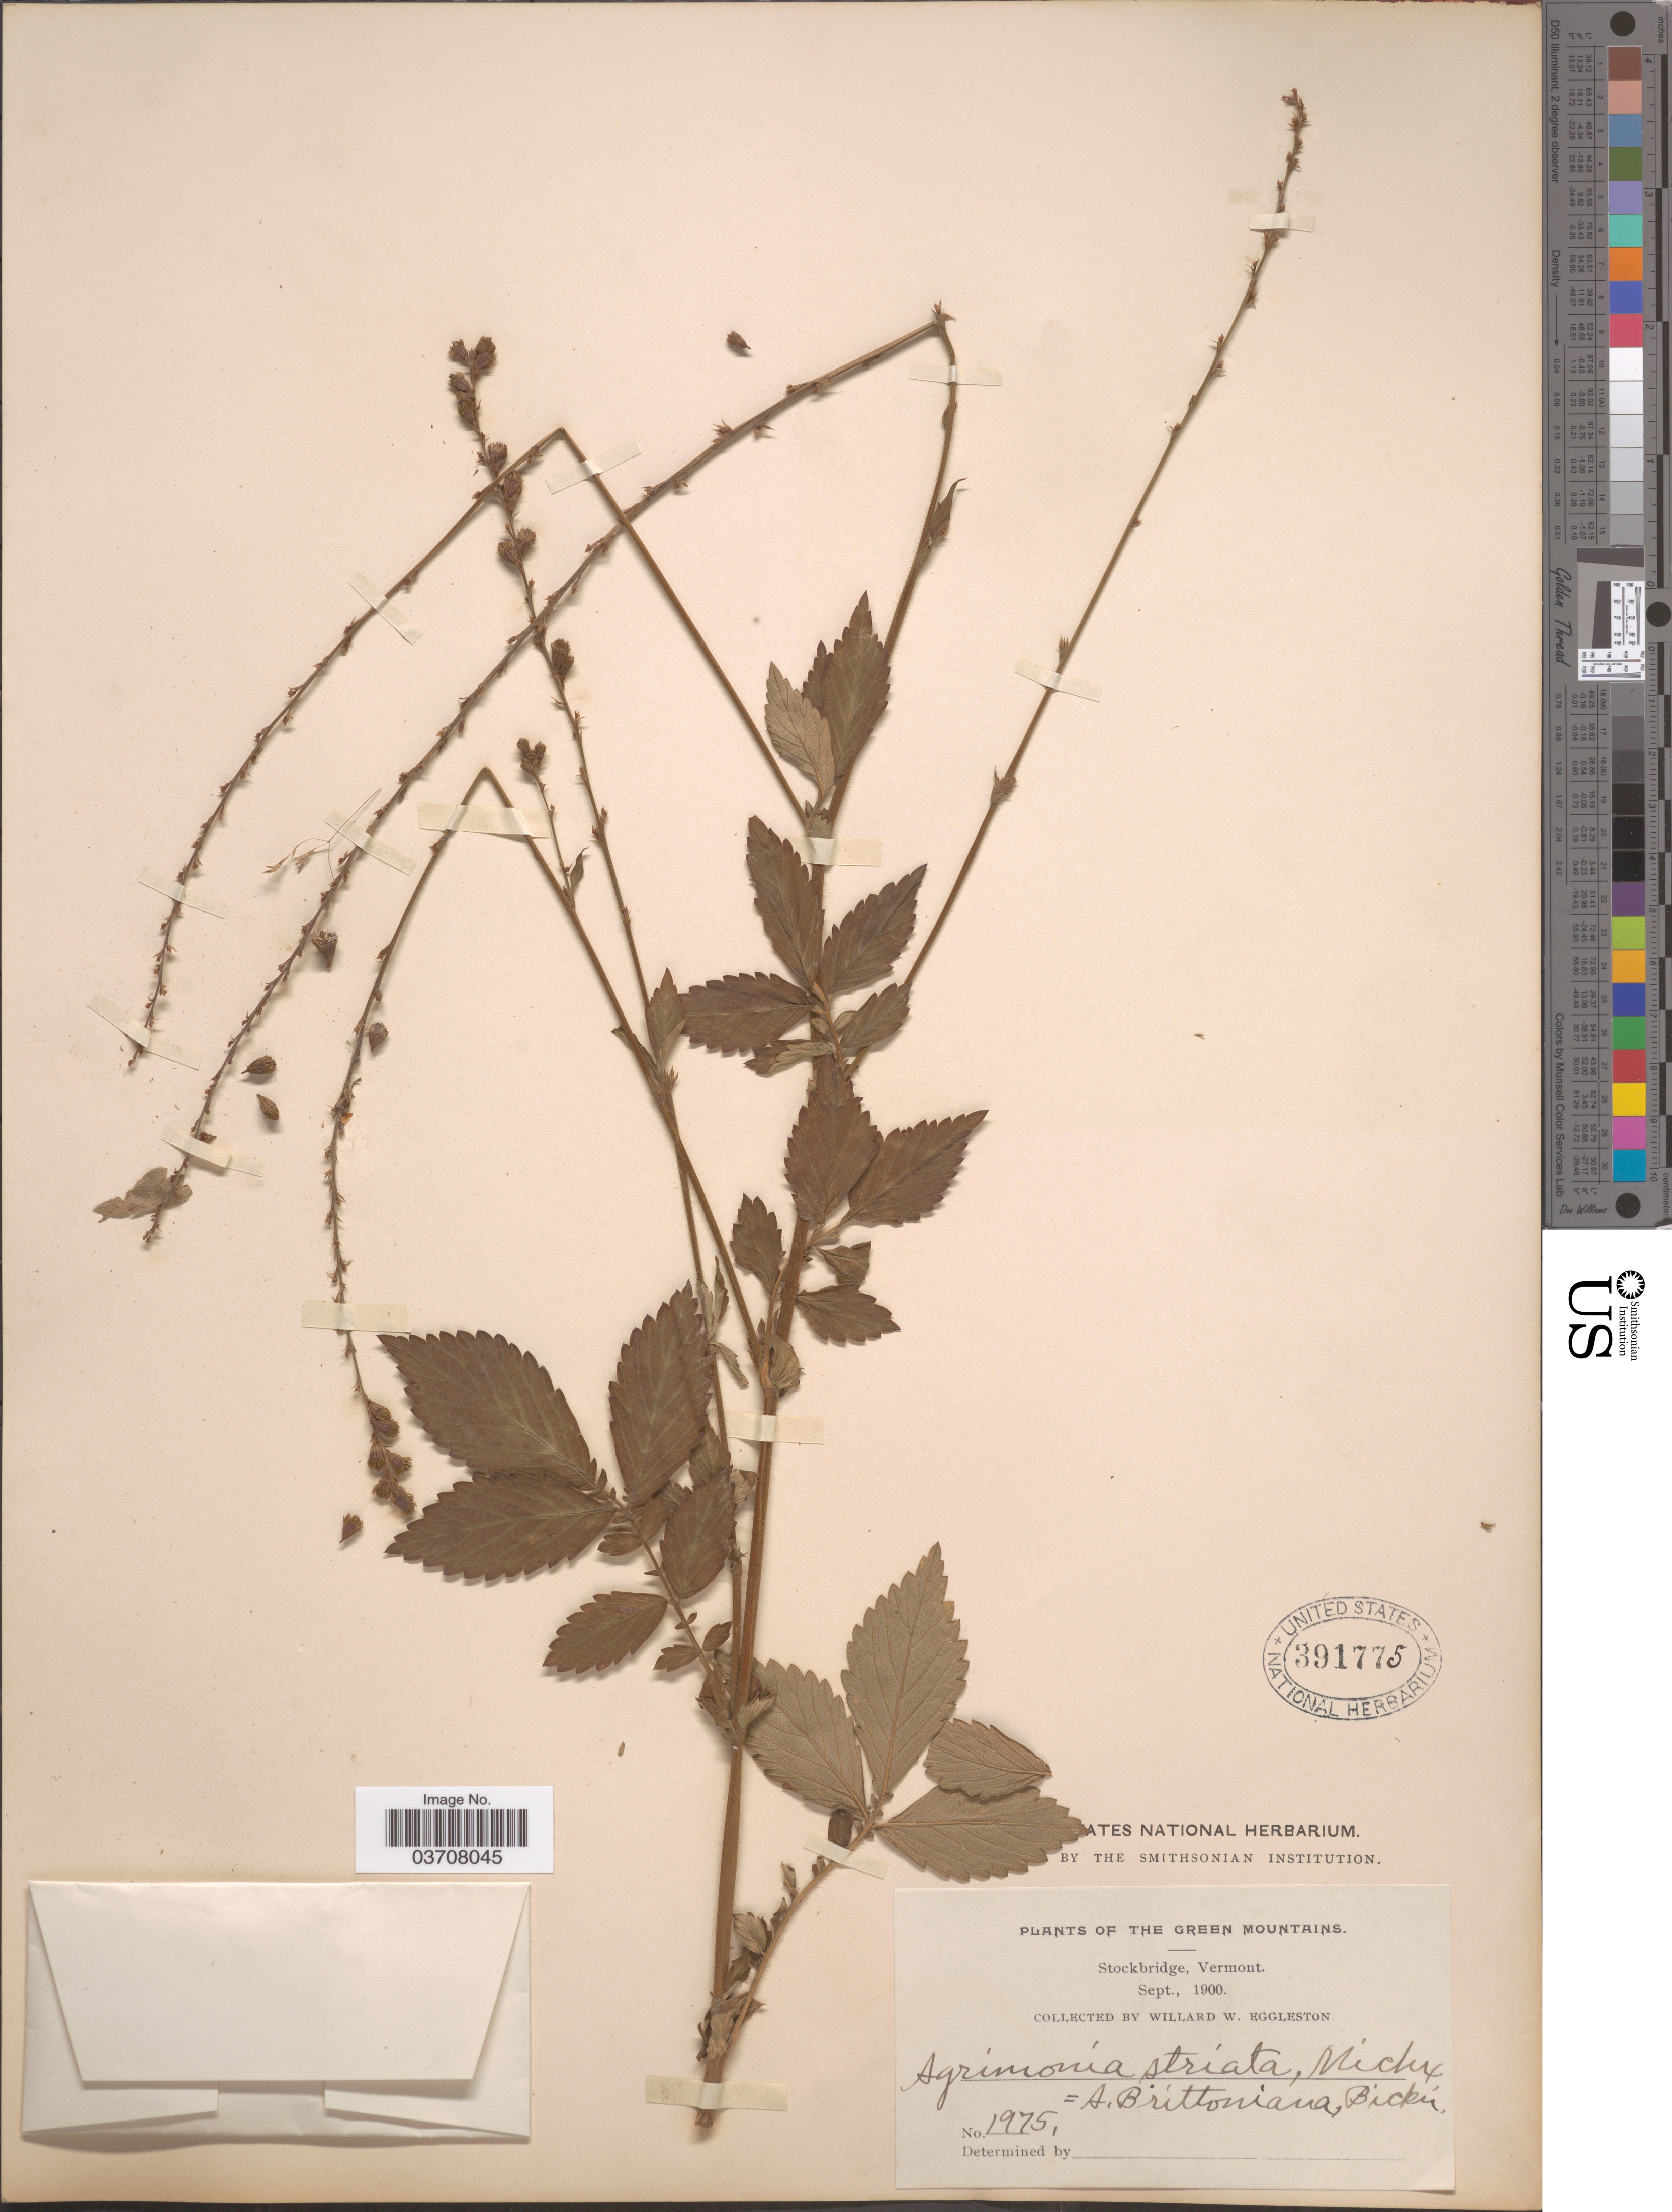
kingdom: Plantae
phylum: Tracheophyta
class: Magnoliopsida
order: Rosales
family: Rosaceae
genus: Agrimonia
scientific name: Agrimonia striata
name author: Michx.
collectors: W. W. Eggleston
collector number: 1975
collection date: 1900-09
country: United States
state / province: Vermont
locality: The Green Mountains. Stockbridge.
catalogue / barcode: US 391775